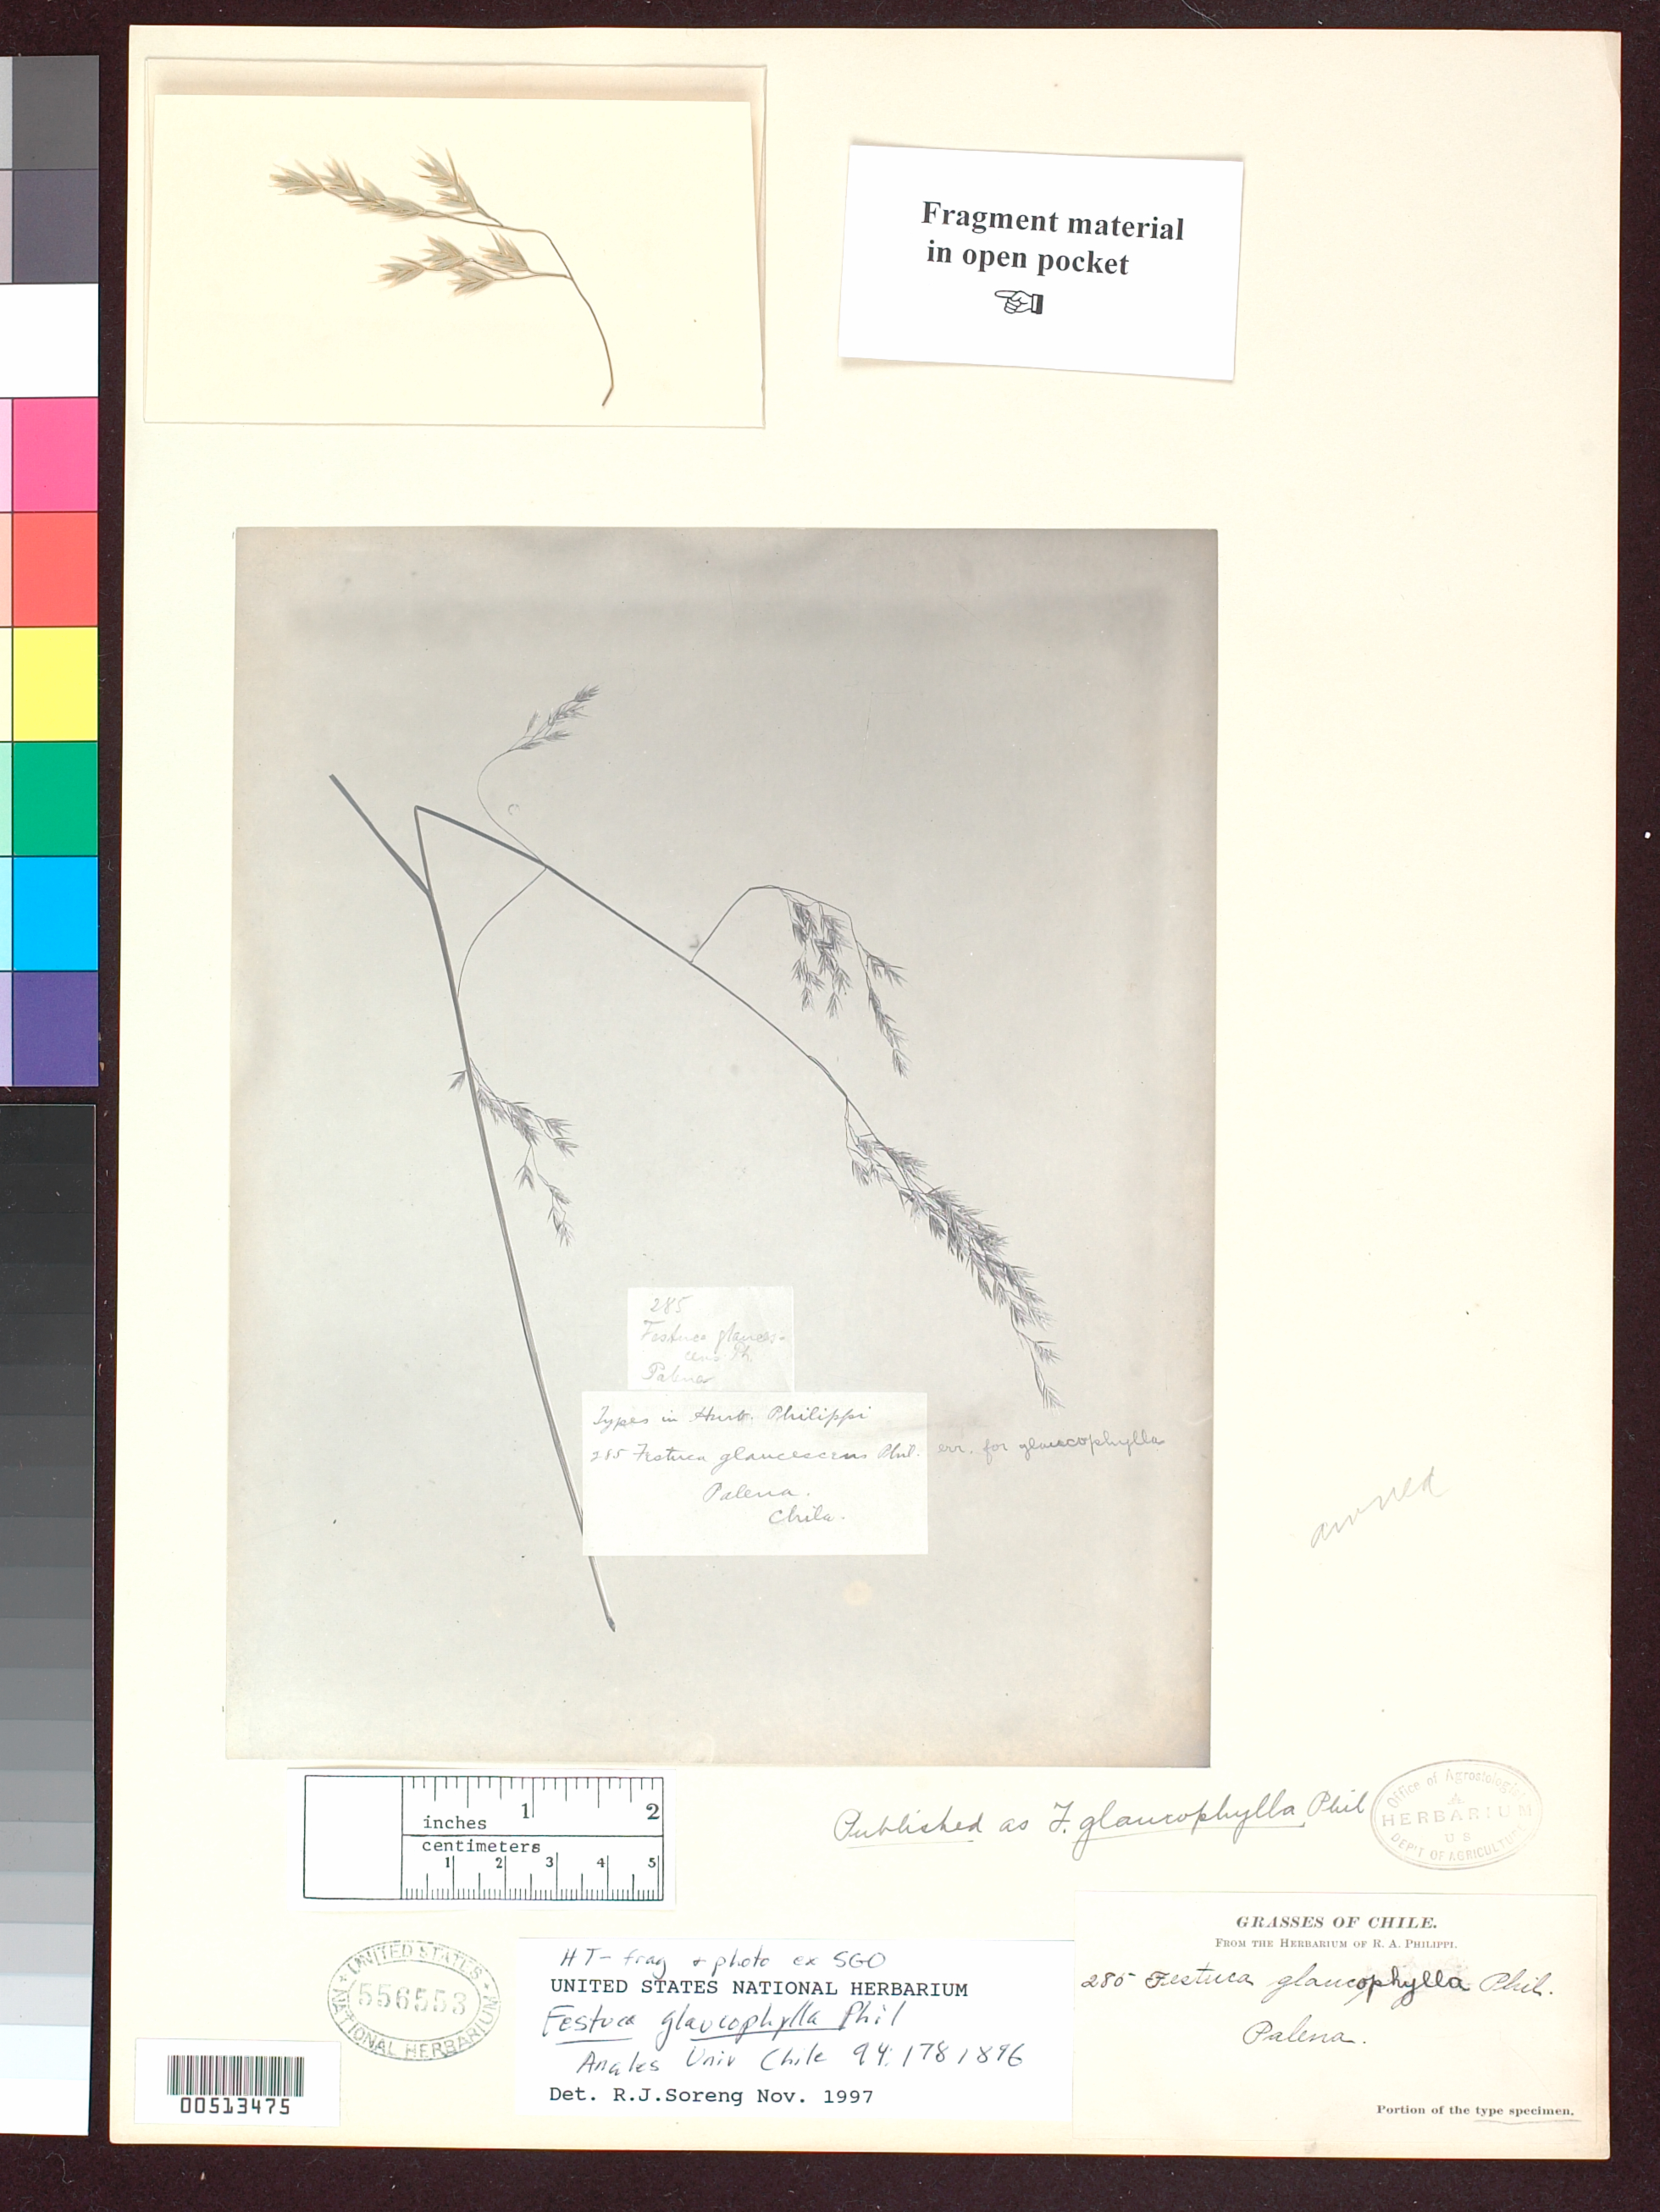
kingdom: Plantae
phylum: Tracheophyta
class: Liliopsida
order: Poales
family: Poaceae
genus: Festuca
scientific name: Festuca glaucophylla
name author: Phil.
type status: Type Fragment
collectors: R. A. Philippi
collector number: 285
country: Chile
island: Chiloe Island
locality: Palena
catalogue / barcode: US 556553